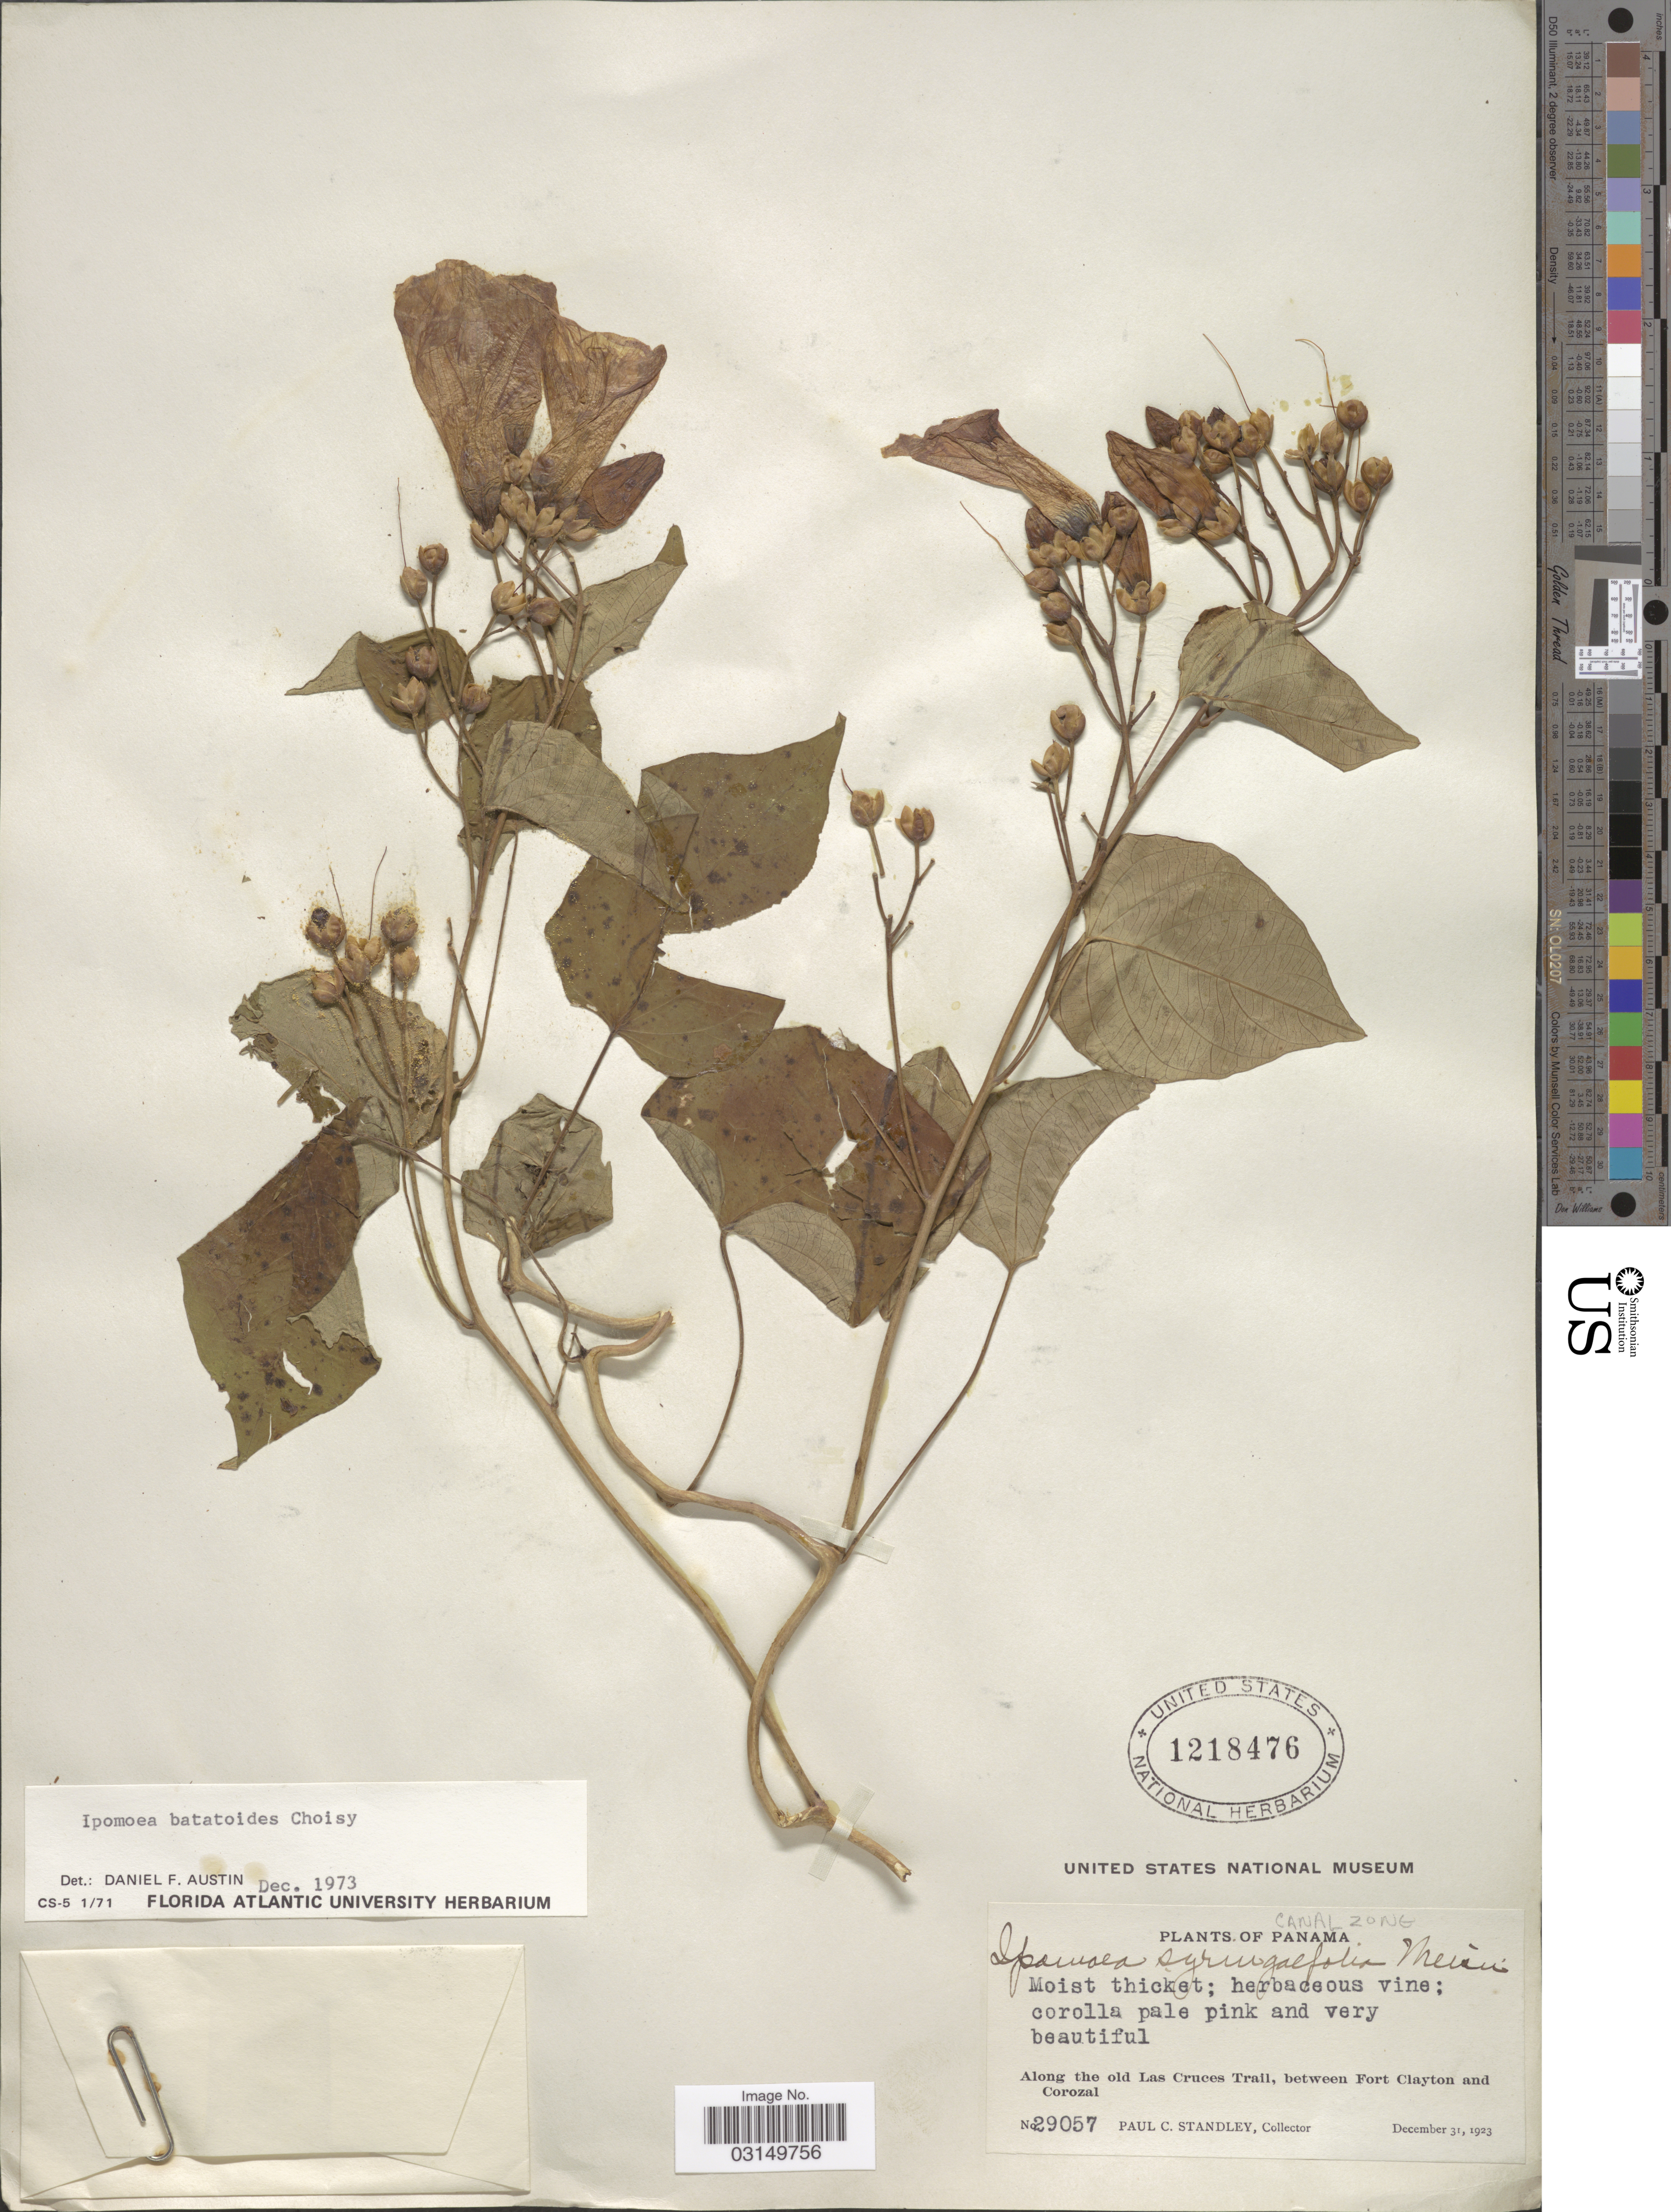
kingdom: Plantae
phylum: Tracheophyta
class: Magnoliopsida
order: Solanales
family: Convolvulaceae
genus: Ipomoea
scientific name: Ipomoea batatoides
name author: Choisy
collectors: P. C. Standley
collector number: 29057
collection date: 1923-12-31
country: Panama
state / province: Colón / Panamá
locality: Canal Zone, Along the old Las Cruces Trail, between Fort Clayton and Corozal.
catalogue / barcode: US 1218476